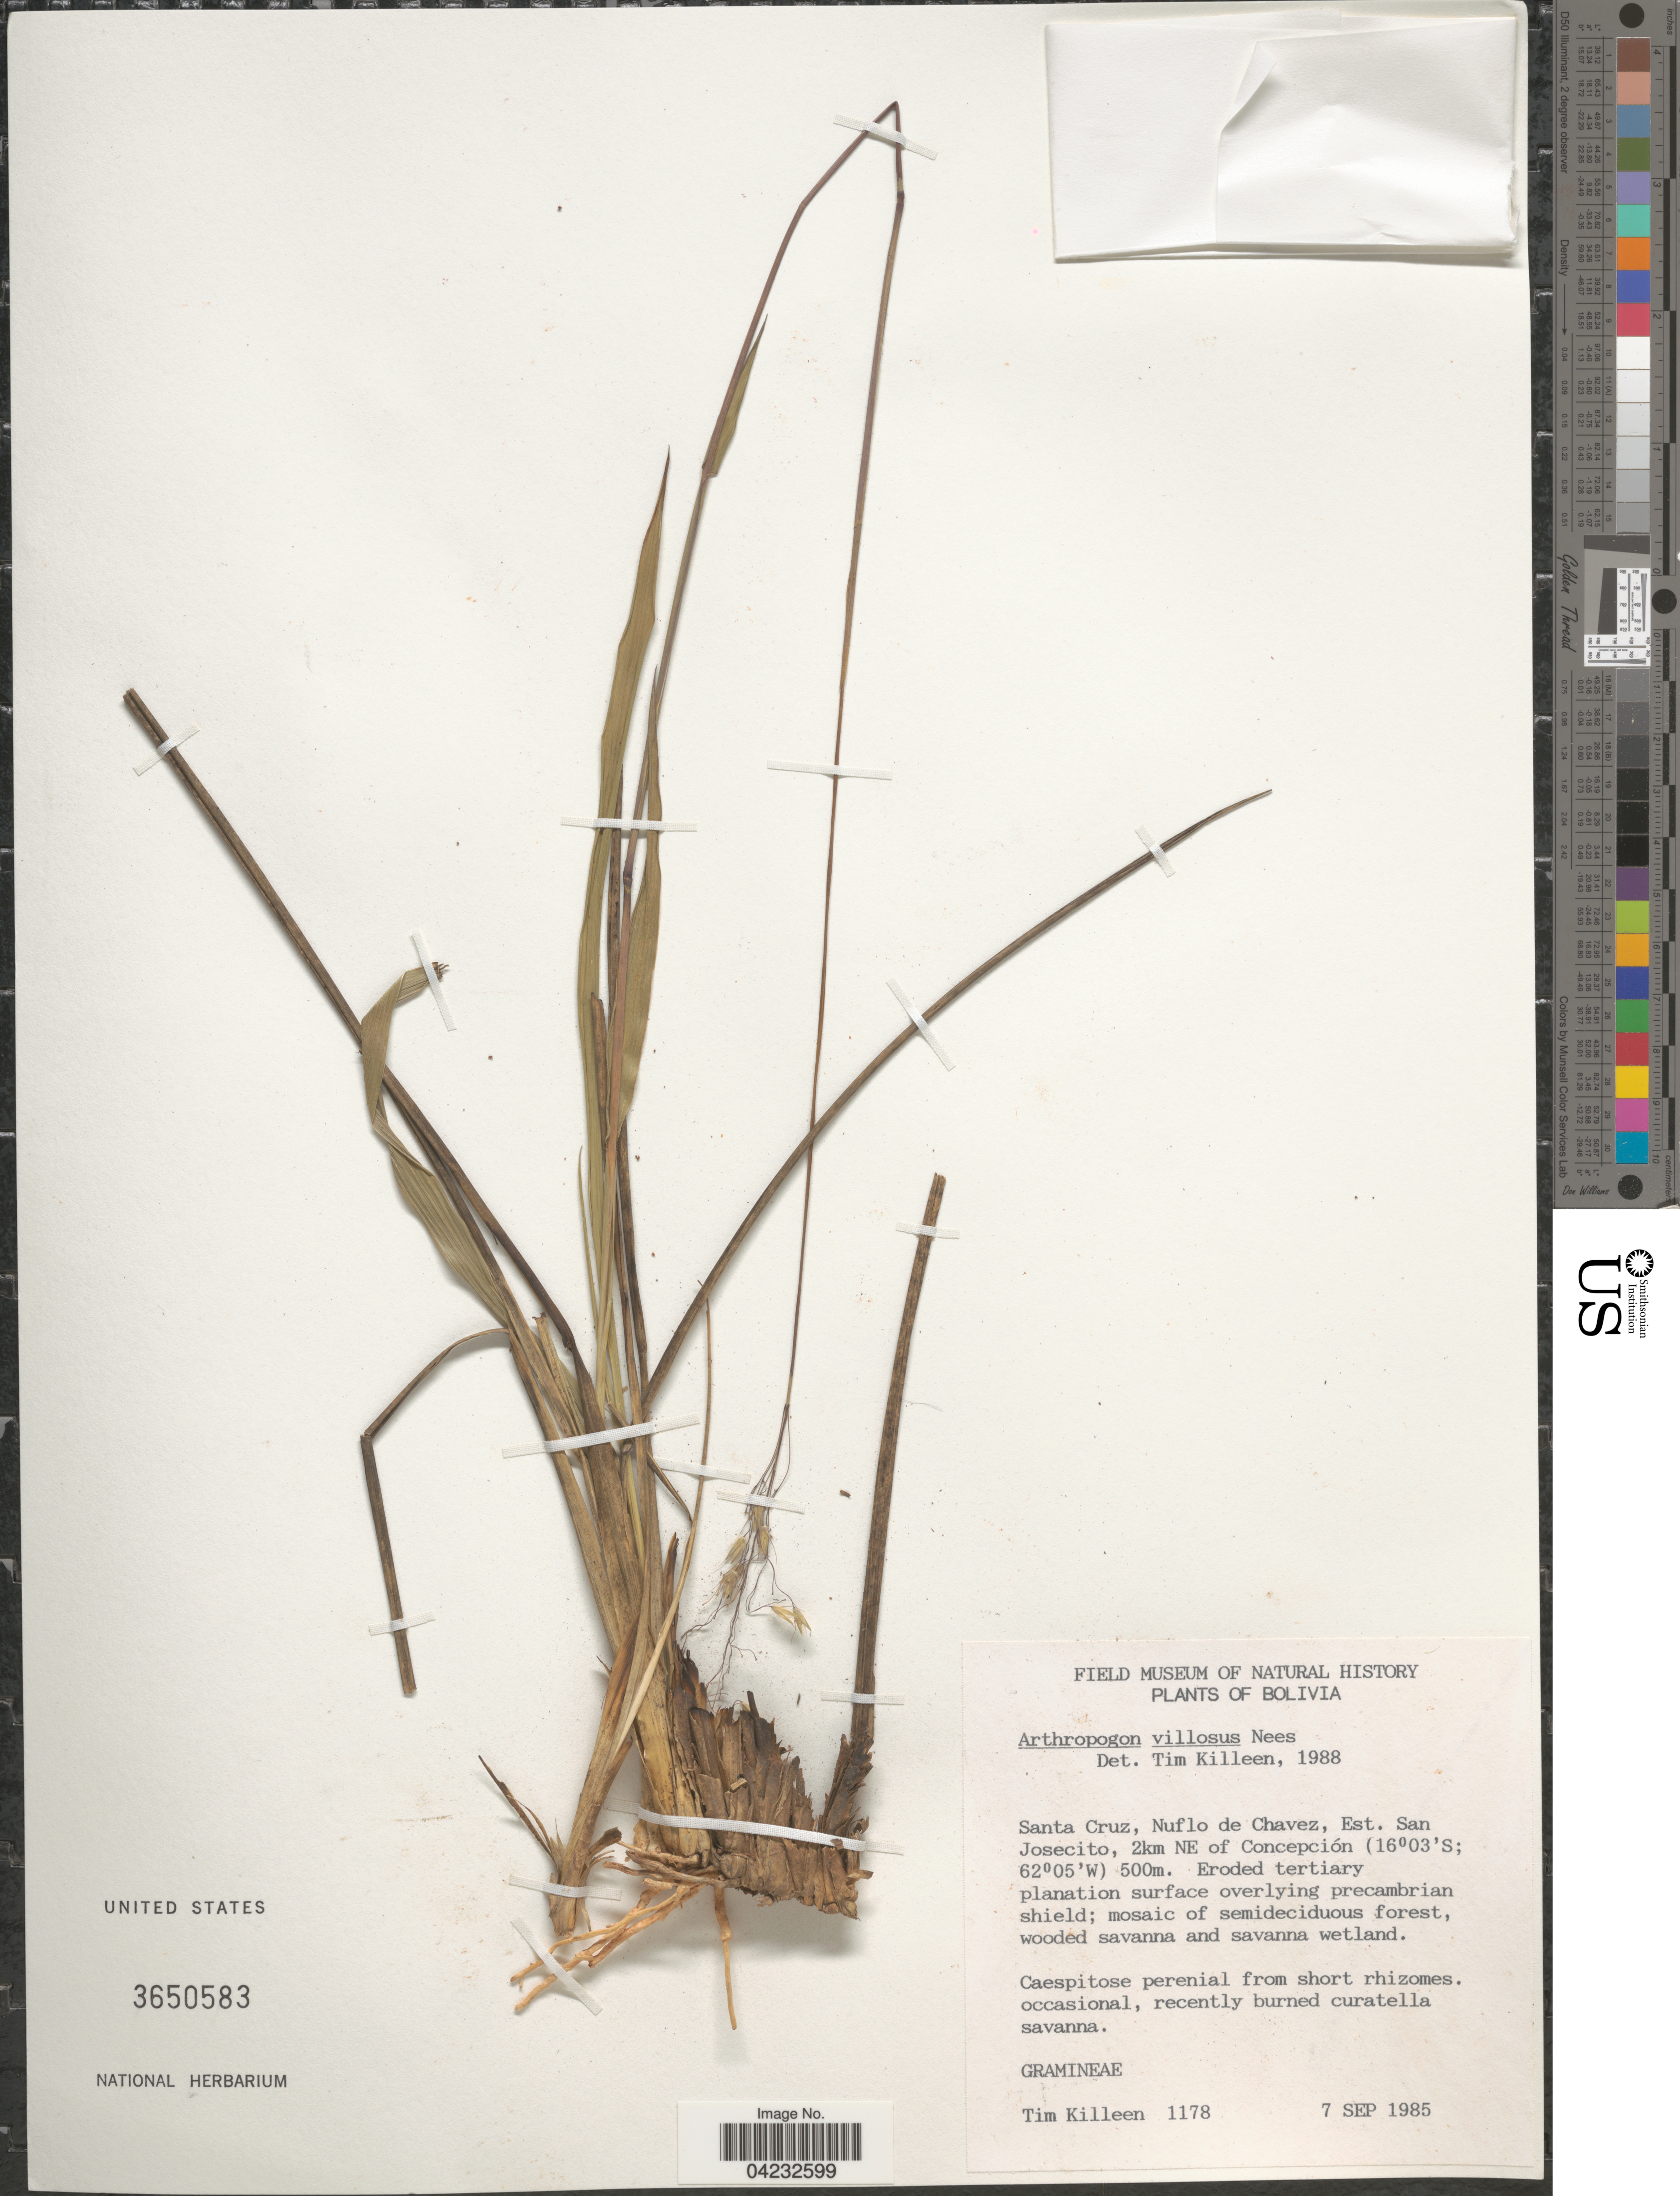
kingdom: Plantae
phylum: Tracheophyta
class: Liliopsida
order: Poales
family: Poaceae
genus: Arthropogon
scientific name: Arthropogon villosus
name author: Nees in Mart.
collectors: T. J. Killeen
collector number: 1178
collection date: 1985-09-07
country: Bolivia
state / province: Santa Cruz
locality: Nuflo de Chavez, Est. San Josecito, 2km NE of Concepción.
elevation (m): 500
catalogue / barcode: US 3650583